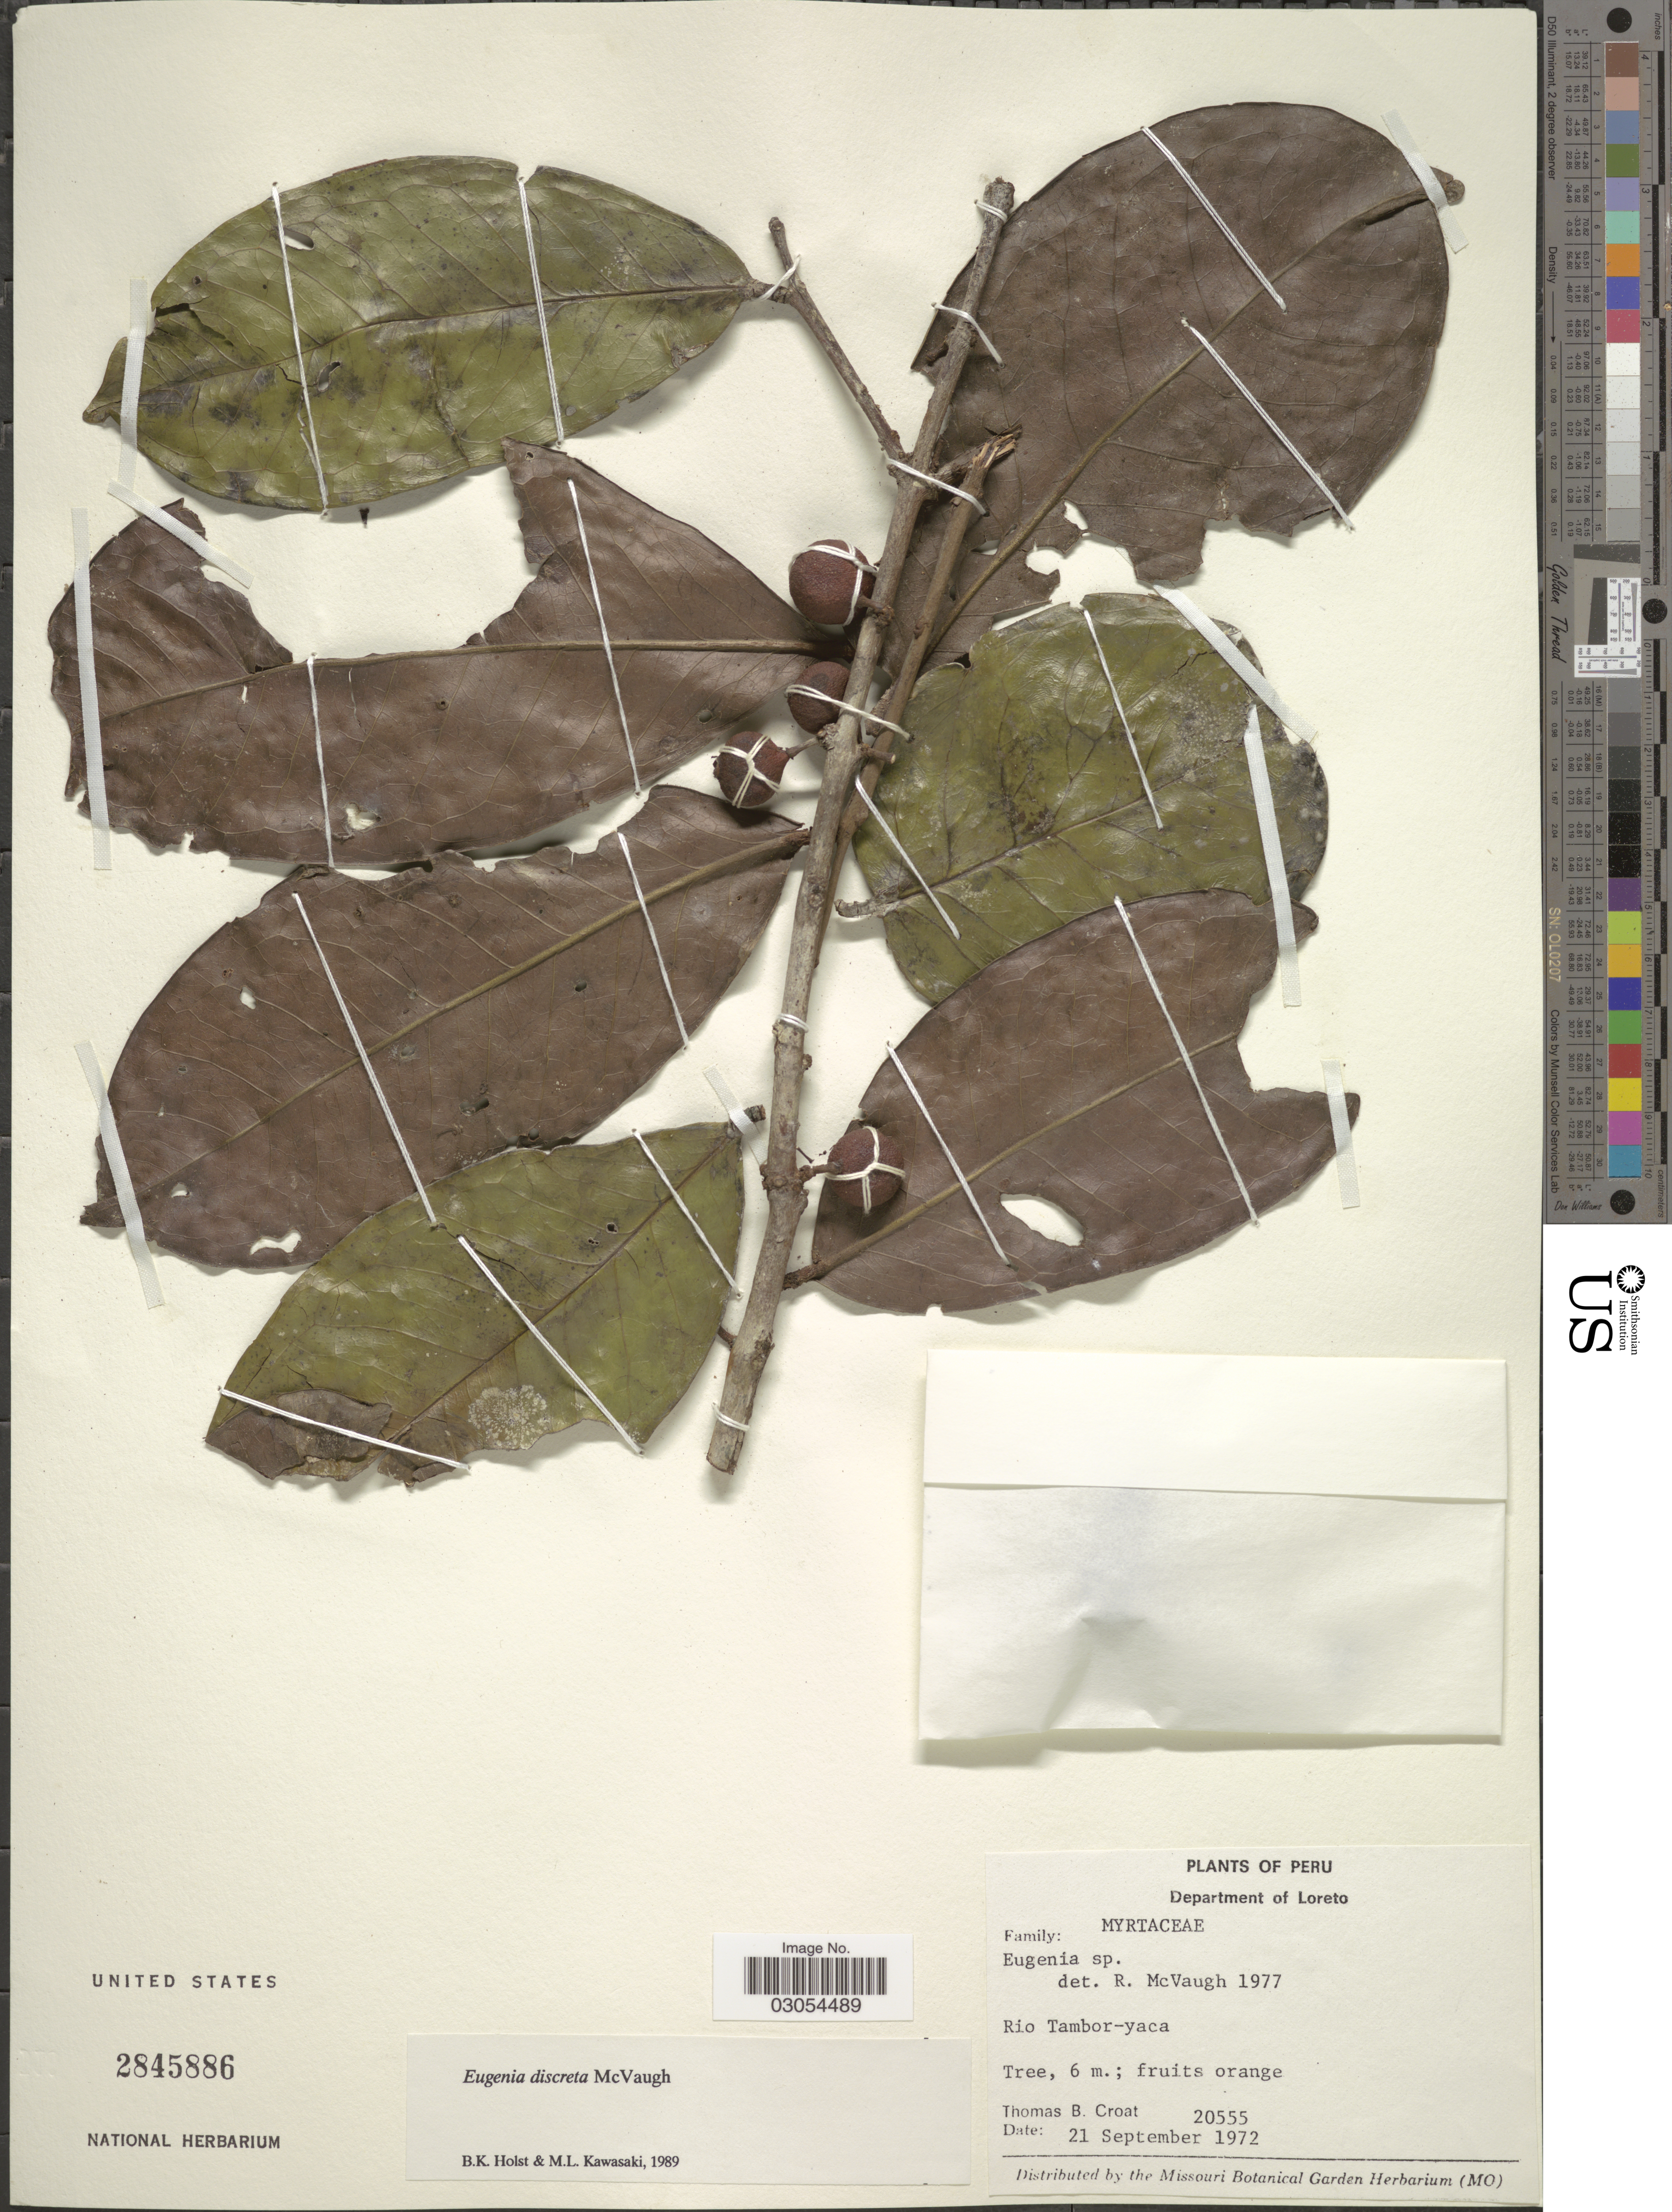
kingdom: Plantae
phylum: Tracheophyta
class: Magnoliopsida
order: Myrtales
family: Myrtaceae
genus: Eugenia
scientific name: Eugenia discreta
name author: McVaugh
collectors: T. B. Croat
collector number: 20555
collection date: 1972-09-21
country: Peru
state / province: Loreto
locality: Department of Loreto. Rio Tambor-yaca.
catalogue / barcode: US 2845886